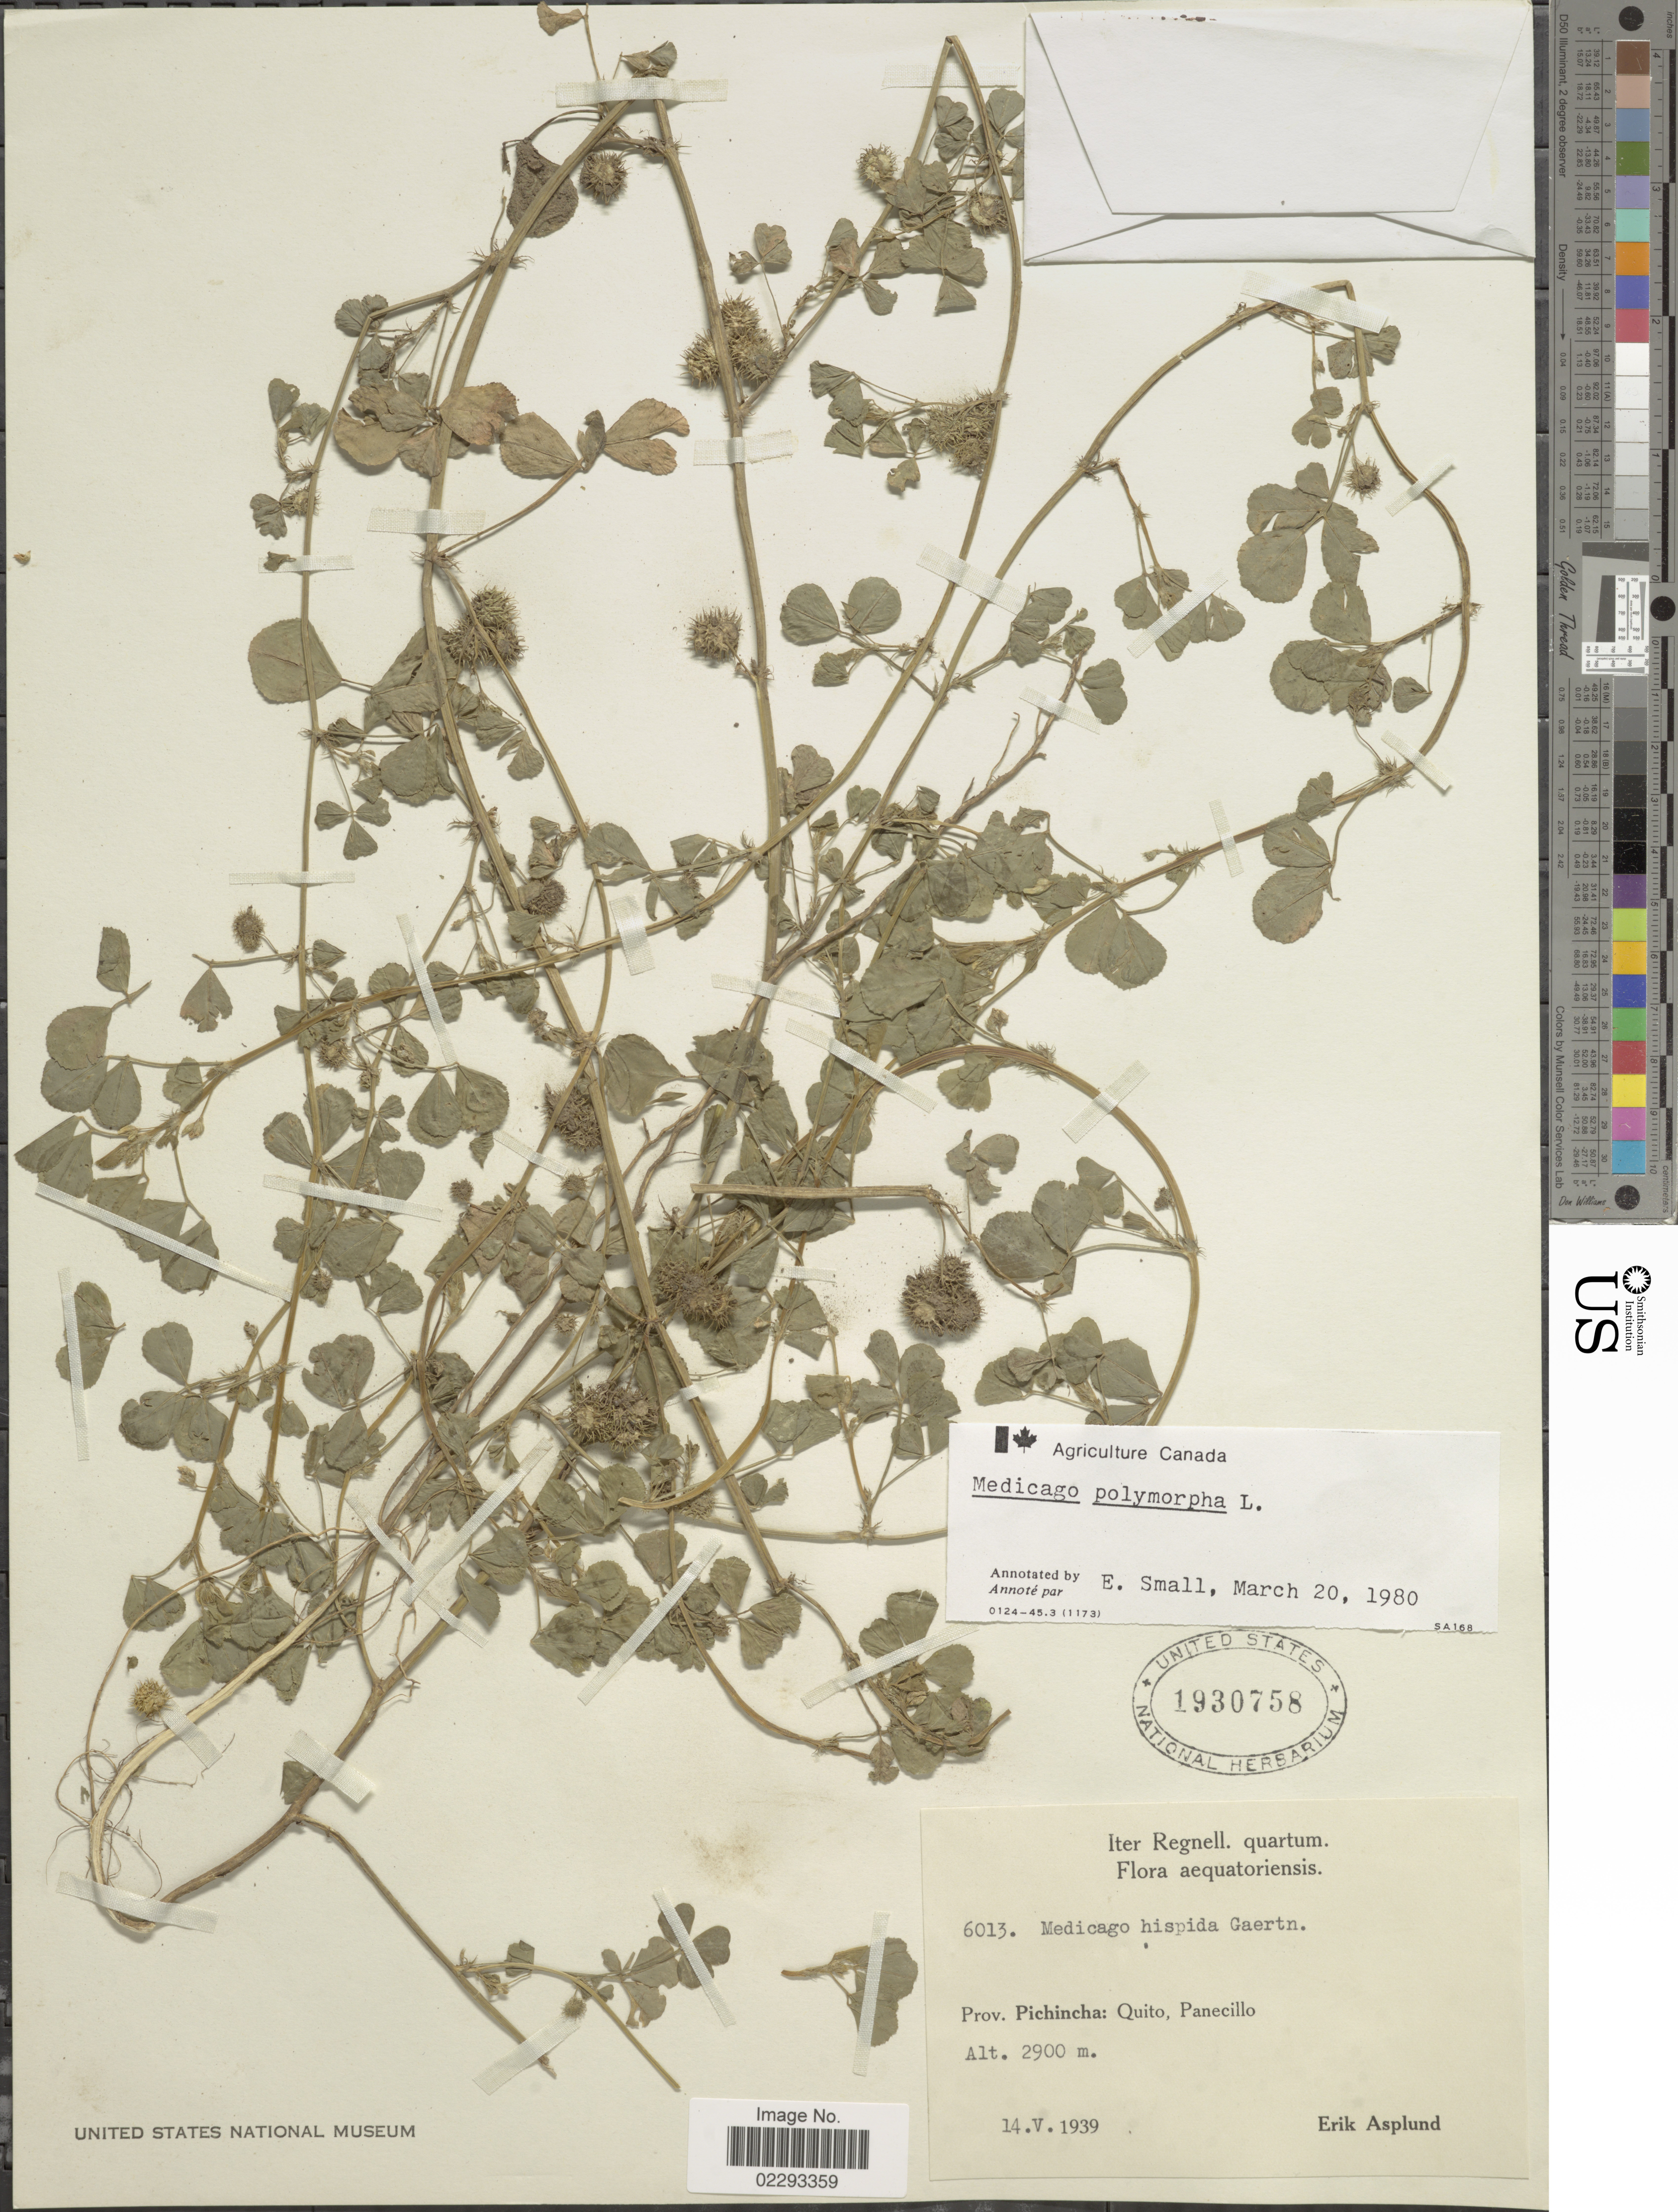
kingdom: Plantae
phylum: Tracheophyta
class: Magnoliopsida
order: Fabales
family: Fabaceae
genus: Medicago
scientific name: Medicago polymorpha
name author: L.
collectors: E. Asplund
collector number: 6013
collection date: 1939-05-14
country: Ecuador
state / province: Pichincha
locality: Quito, Panecillo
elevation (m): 2900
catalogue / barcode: US 1930758